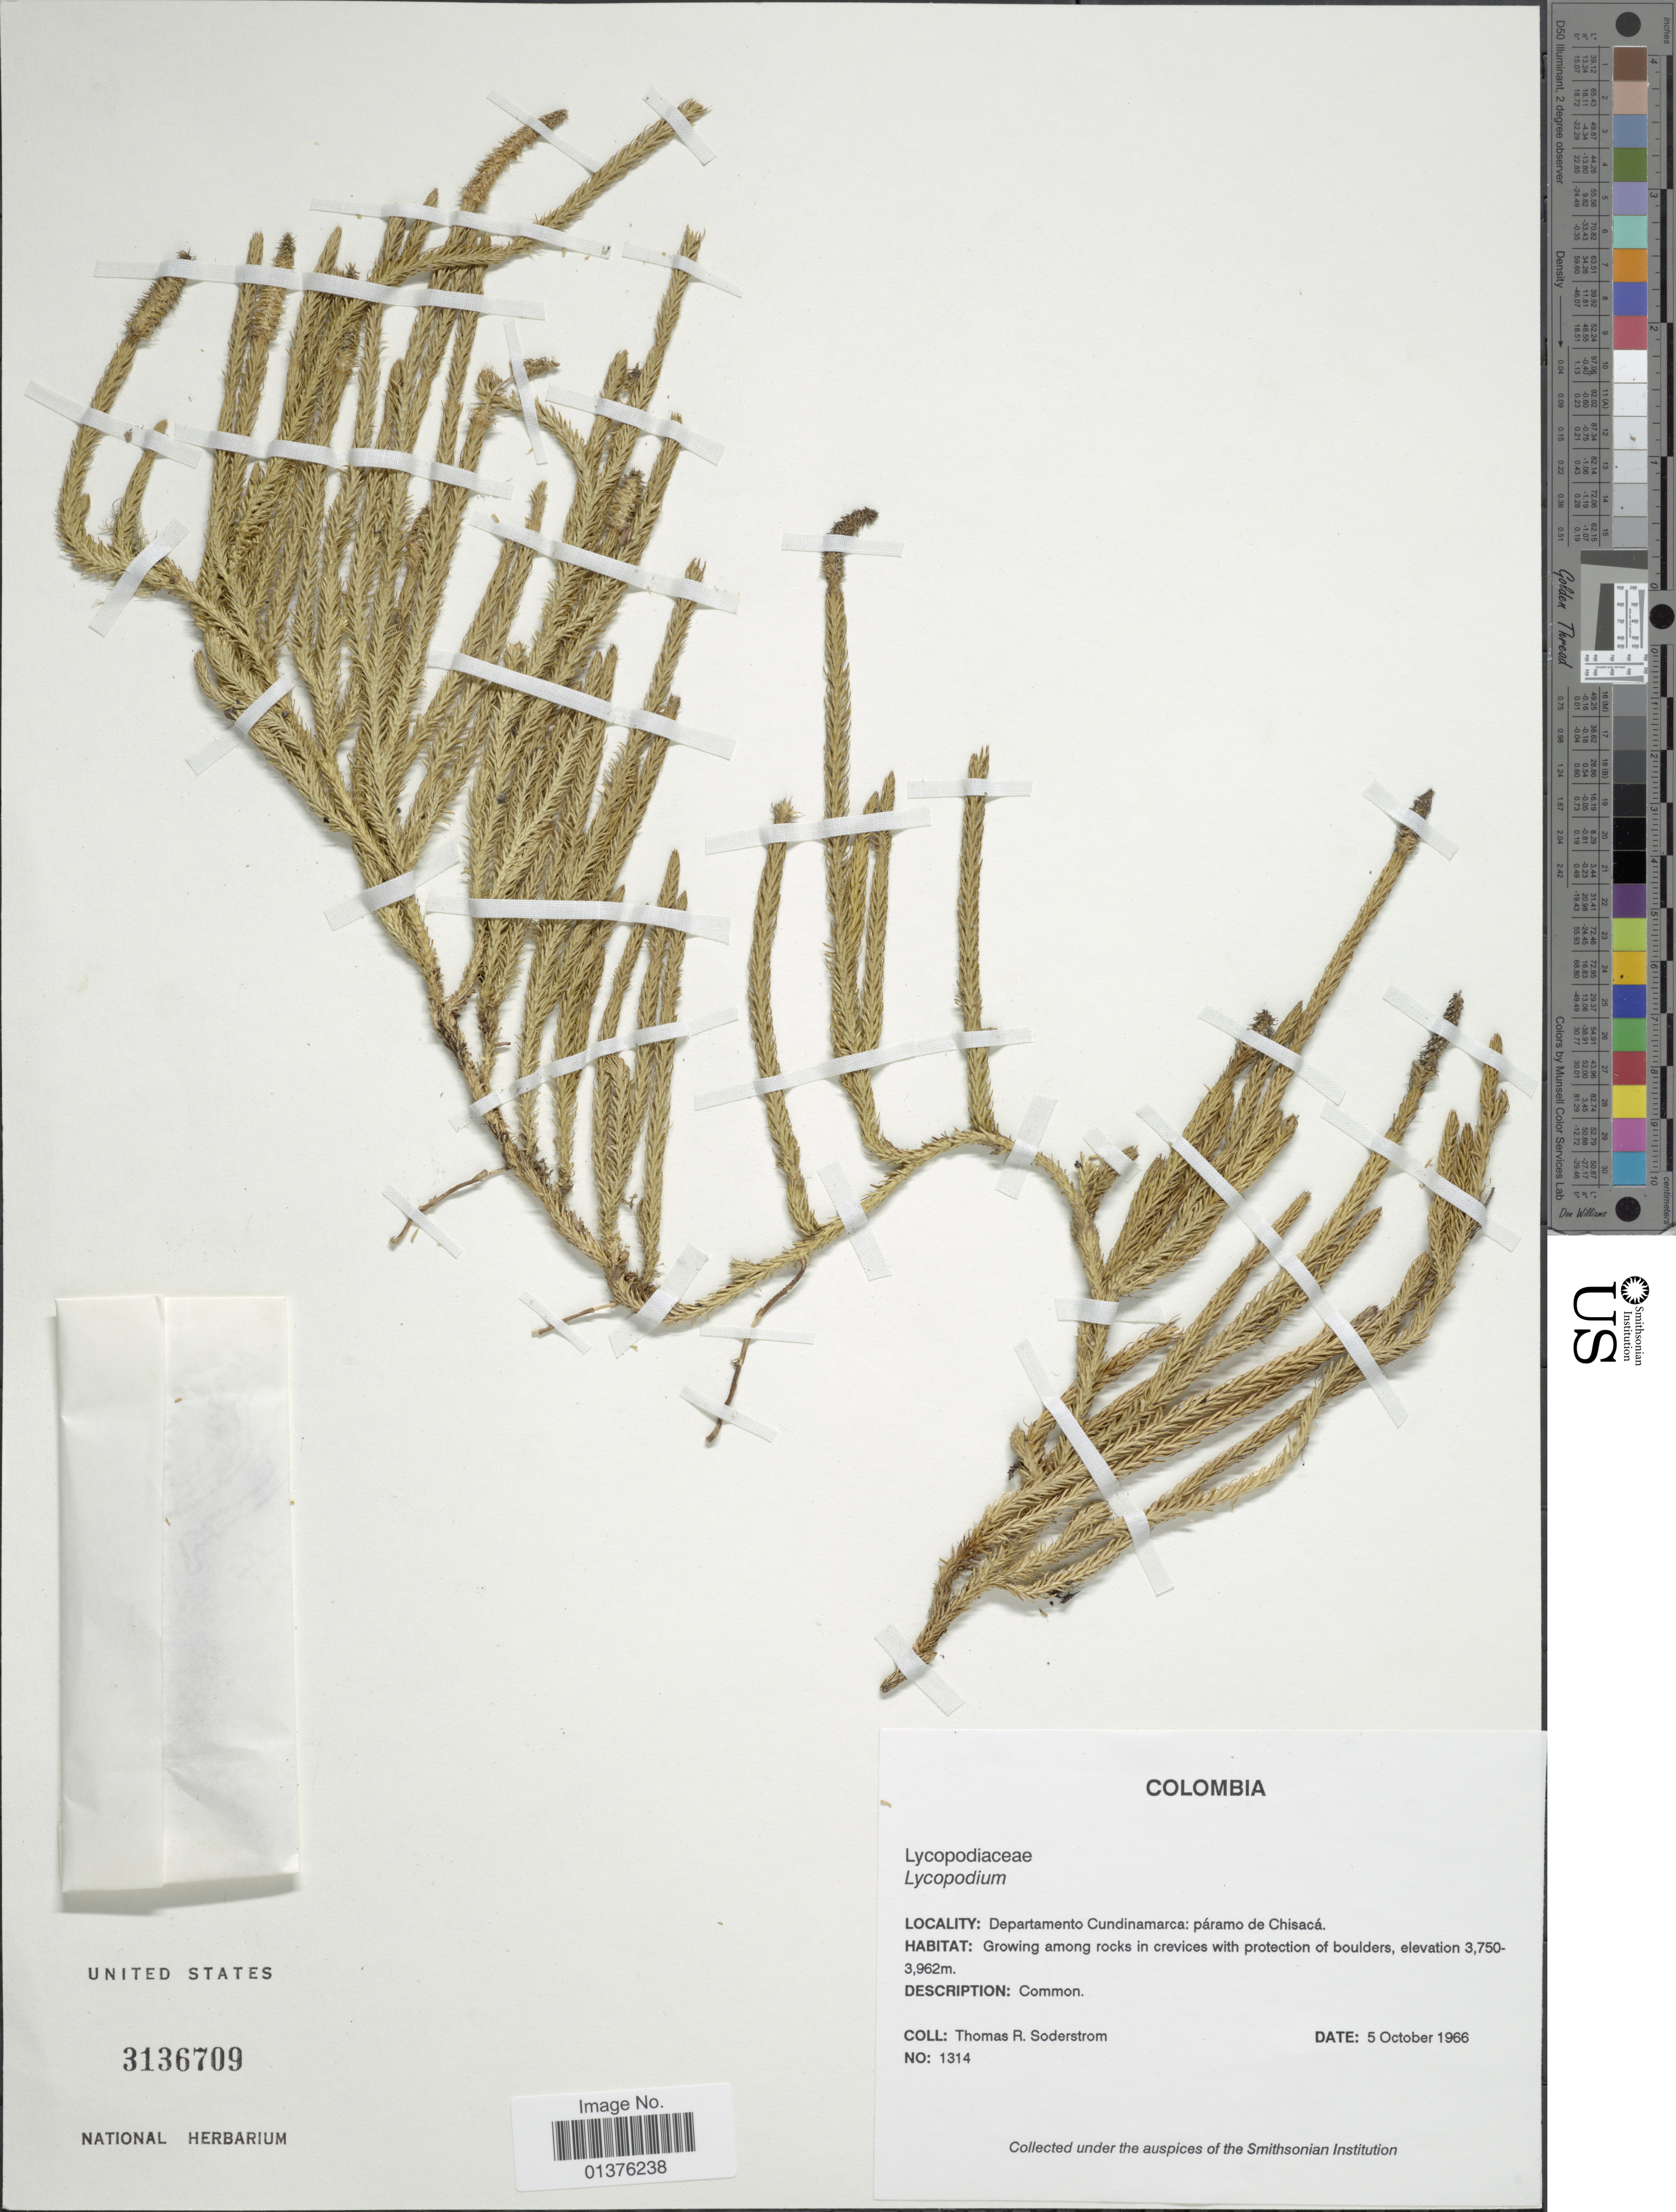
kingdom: Plantae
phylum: Tracheophyta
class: Lycopodiopsida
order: Lycopodiales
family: Lycopodiaceae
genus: Lycopodium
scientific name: Lycopodium clavatum subsp. contiguum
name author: (Klotzsch) B. Øllg.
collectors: T. R. Soderstrom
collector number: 1314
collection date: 1966-10-05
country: Colombia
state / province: Cundinamarca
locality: Páramo de Chisacá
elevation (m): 3750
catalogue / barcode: US 3136709